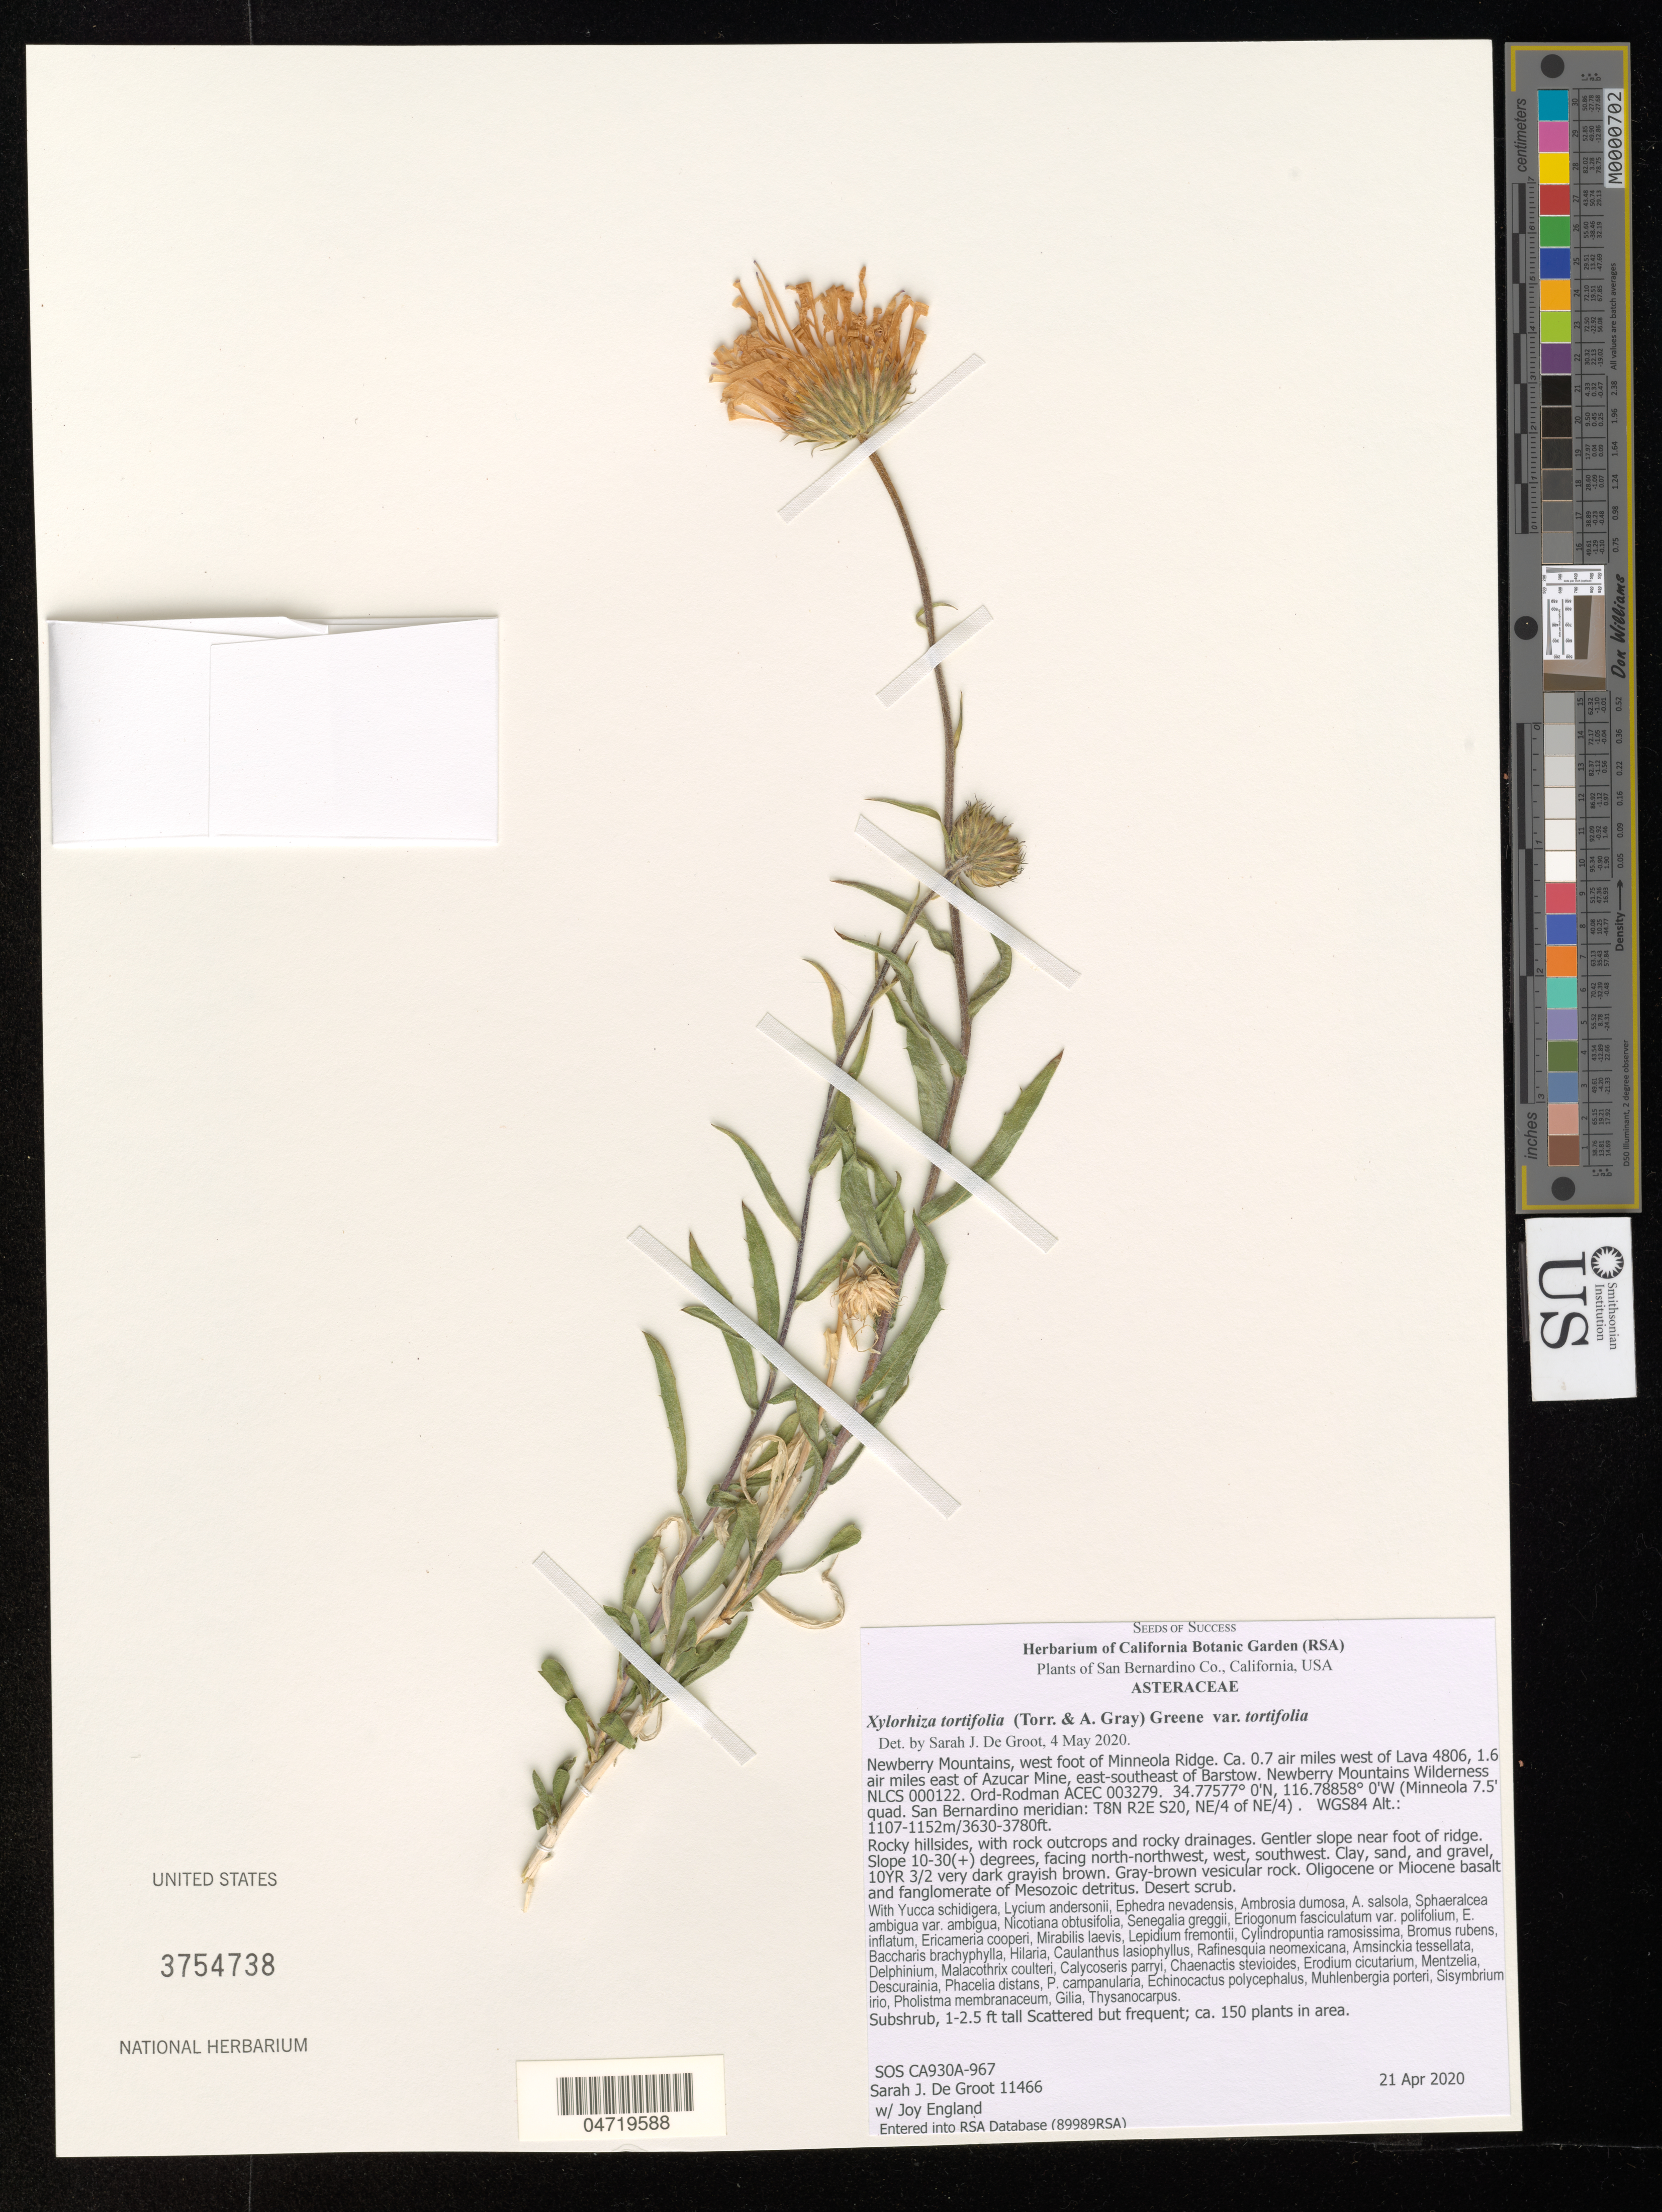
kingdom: Plantae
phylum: Tracheophyta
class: Magnoliopsida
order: Asterales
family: Asteraceae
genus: Xylorhiza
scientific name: Xylorhiza tortifolia var. tortifolia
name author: (Torr. & A. Gray) Greene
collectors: S. De Groot & J. England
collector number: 11466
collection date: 2020-04-21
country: United States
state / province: California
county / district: San Bernardino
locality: San Bernardino Co. Newberry Mountains, west foot of Minneola Ridge. Ca. 0.7 air miles west of Lava 4806, 1.6 air miles east of Azucar Mine, east-southeast of Barstow. Newberry Mountains Wilderness NLCS 000122. Ord-Rodman ACEC 003279. (Minneola 7.5' quad. San Bernardino meridian: T8N R2E S20, NE/4 of NE/4). WGS84.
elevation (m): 1107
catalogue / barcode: US 3754738